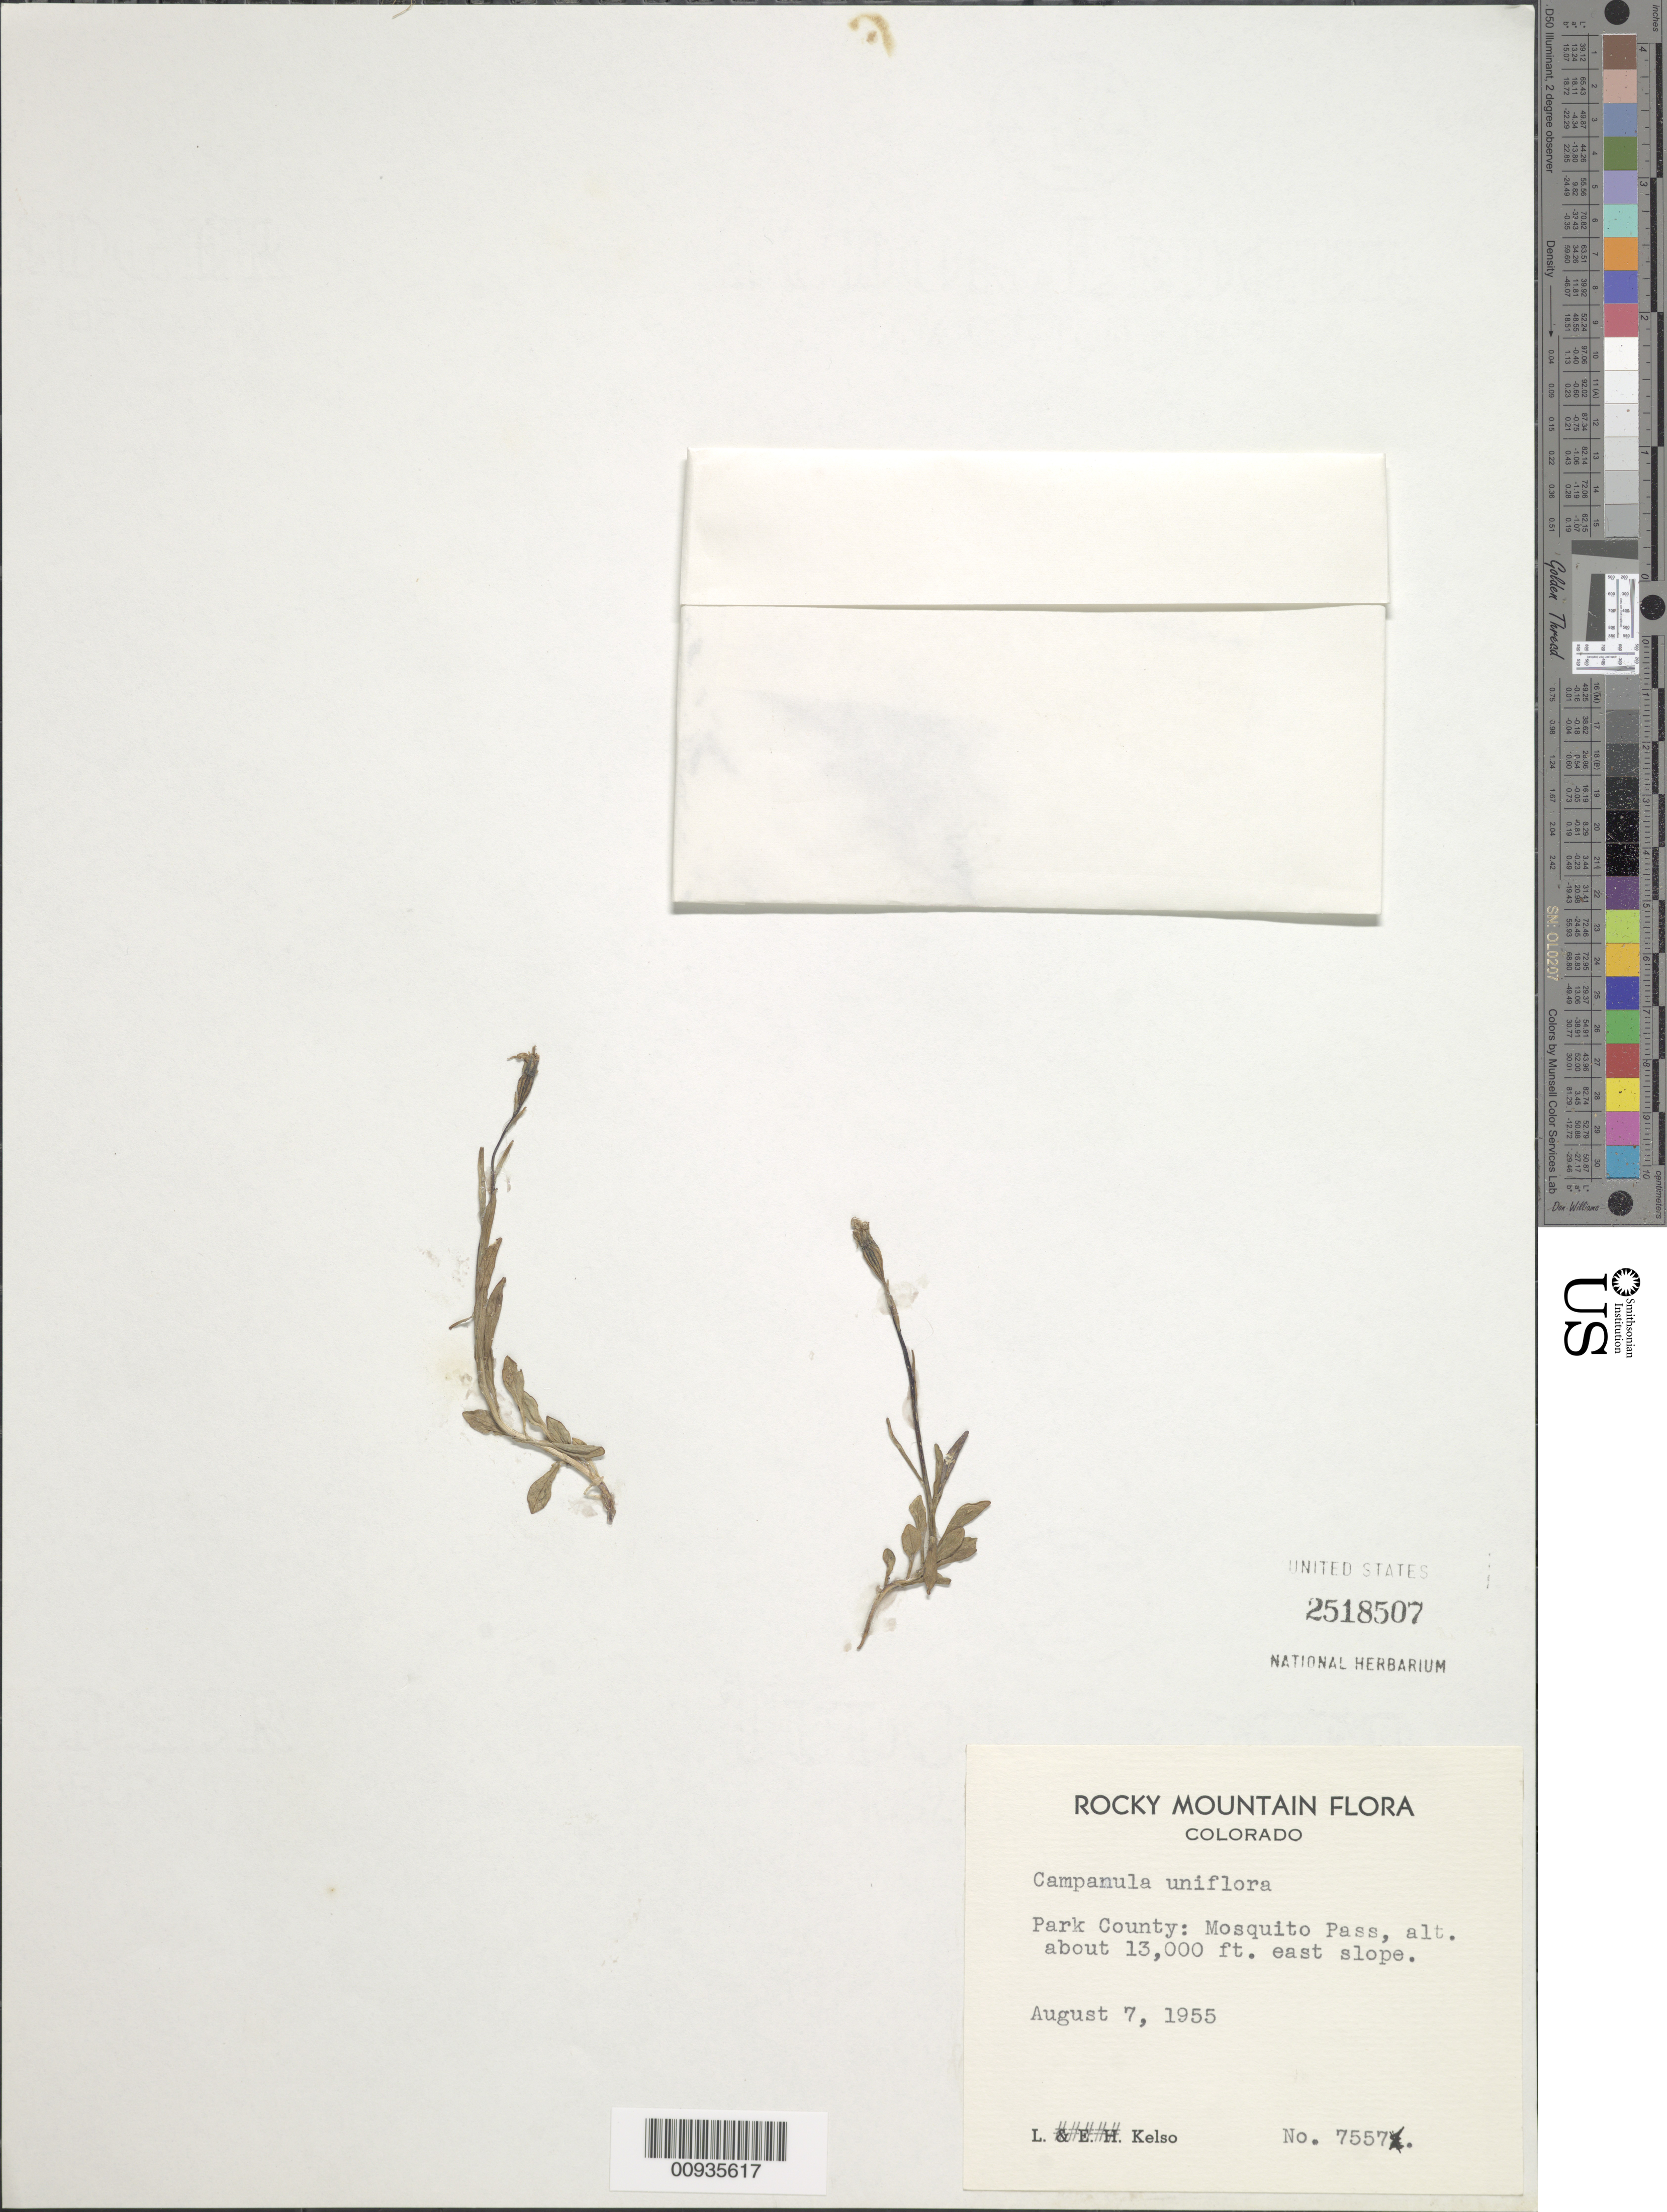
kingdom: Plantae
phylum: Tracheophyta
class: Magnoliopsida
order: Asterales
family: Campanulaceae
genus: Campanula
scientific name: Campanula uniflora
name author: L.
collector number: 7557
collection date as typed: August 7, 1955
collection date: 1955-08-07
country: United States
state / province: Colorado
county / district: Park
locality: Mosquito Pass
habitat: east slope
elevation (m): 3962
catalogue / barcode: US 2518507